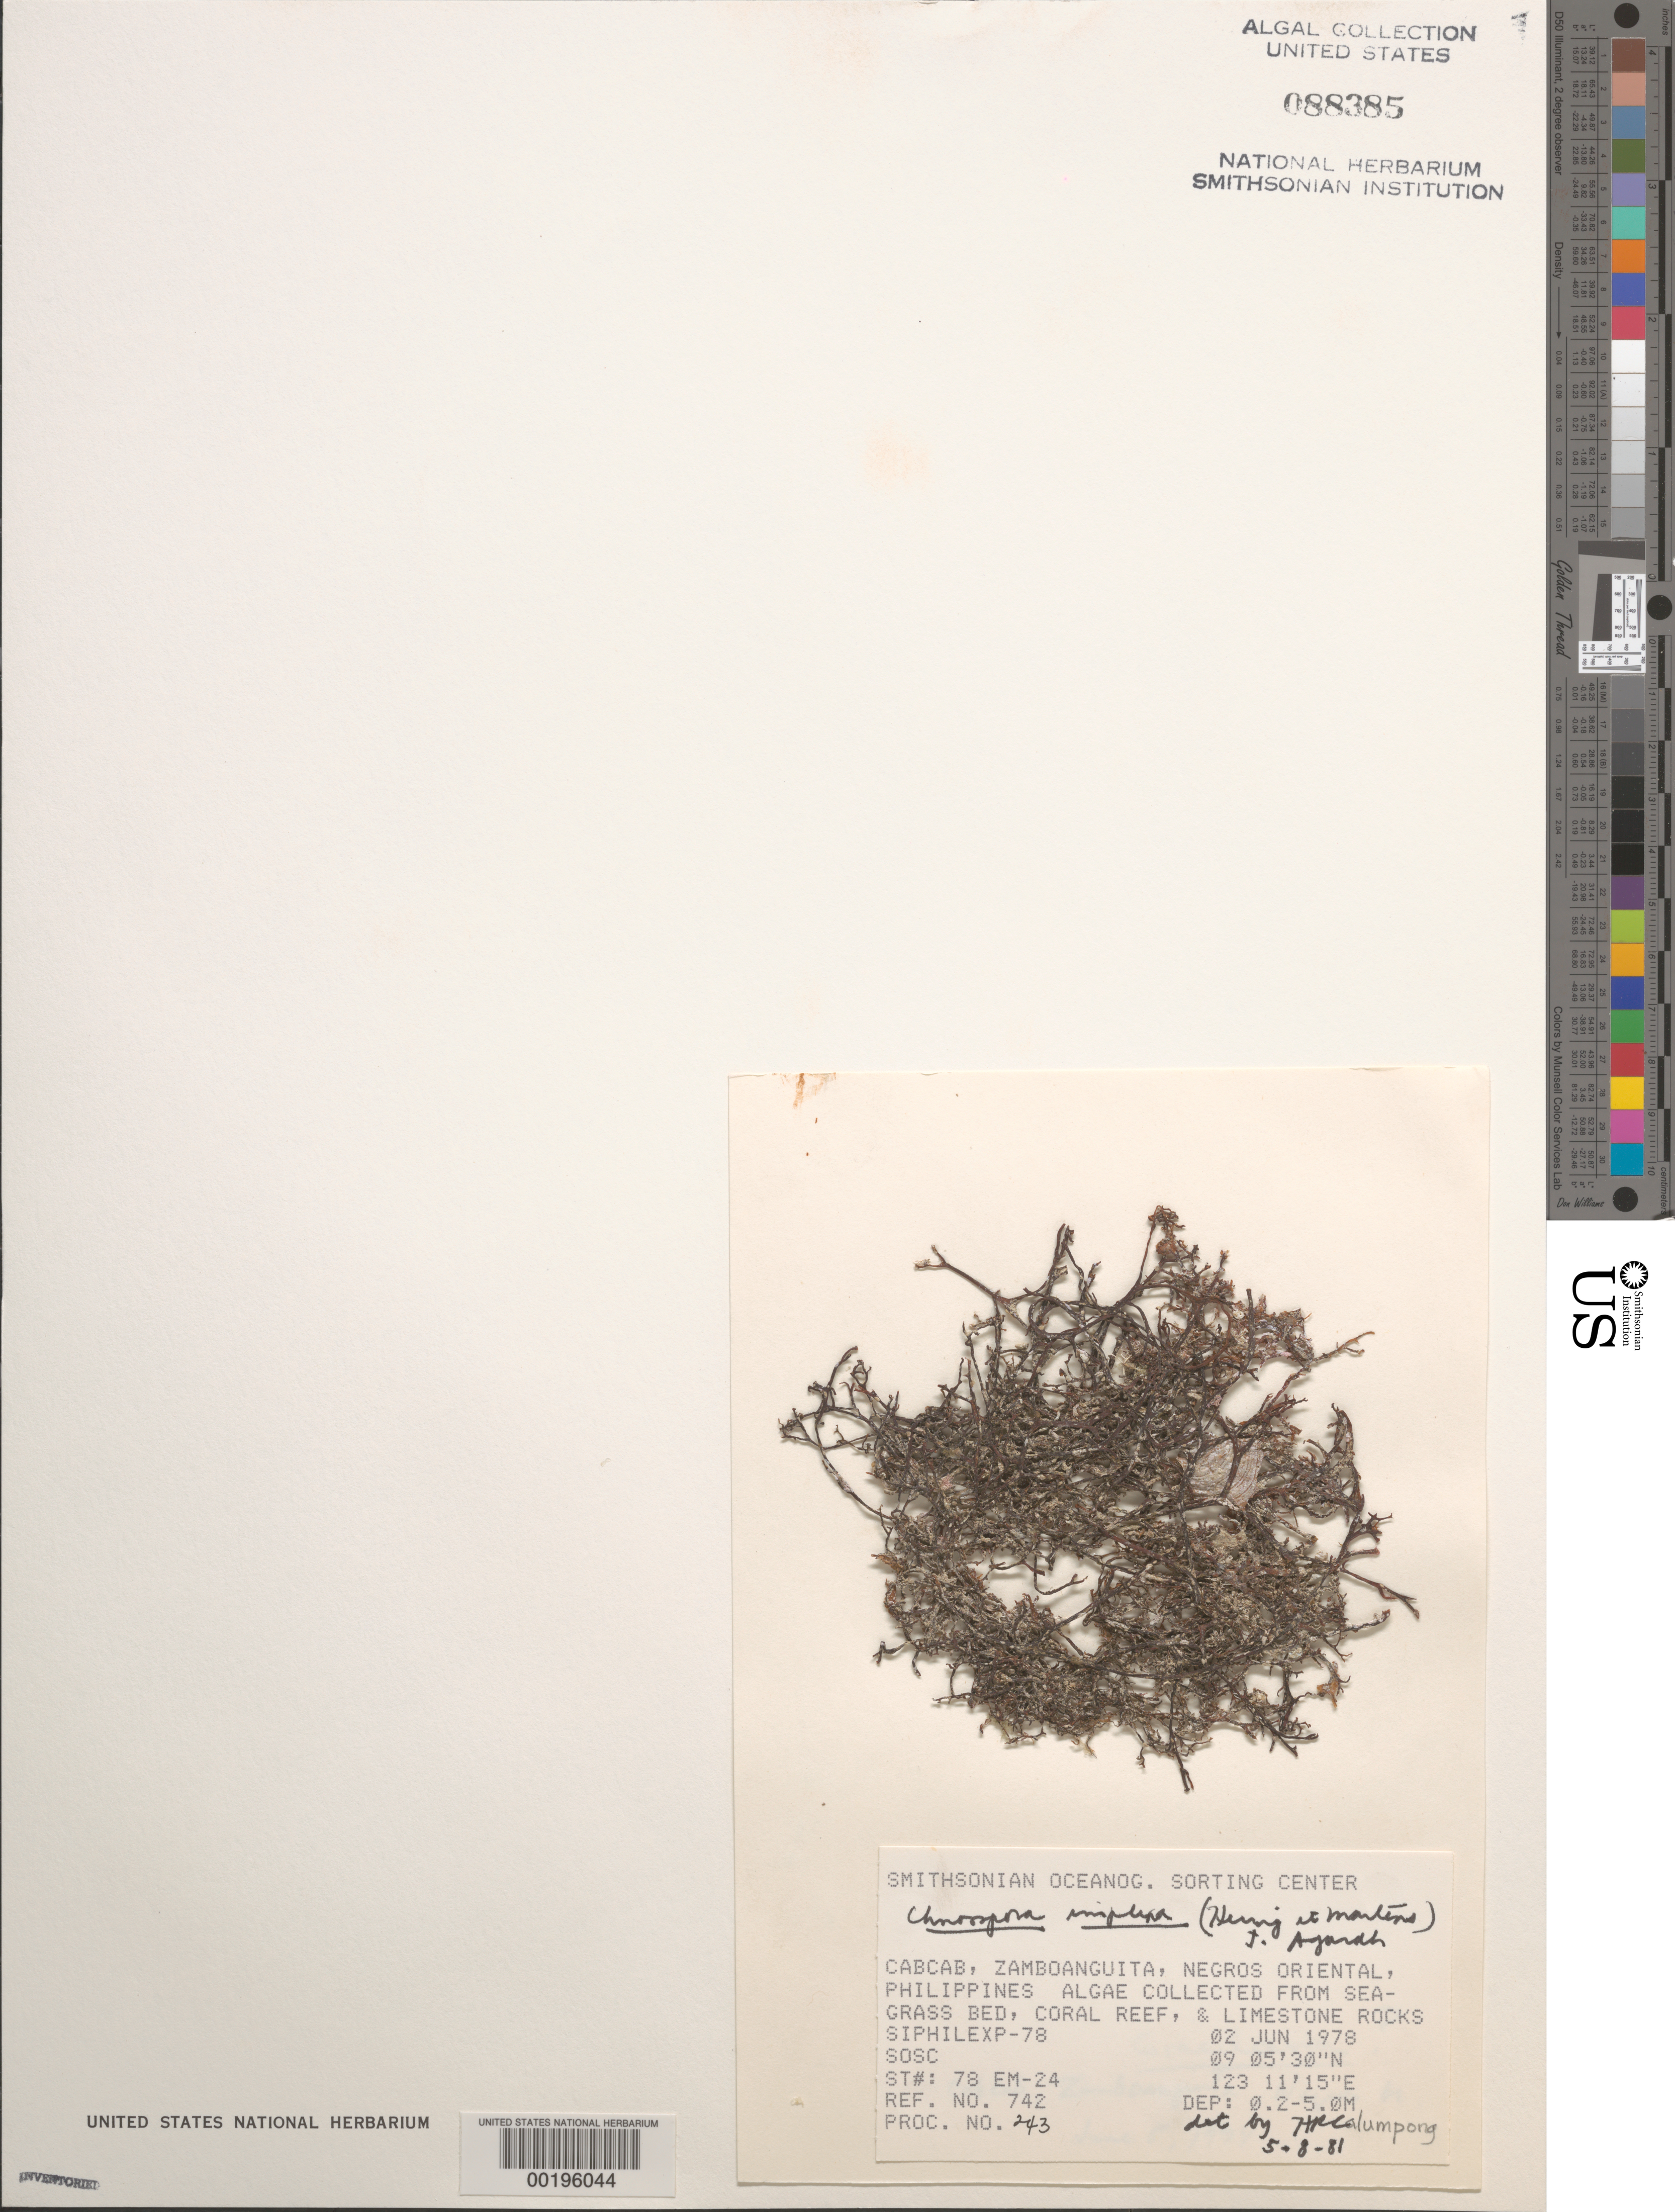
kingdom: Chromista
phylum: Ochrophyta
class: Phaeophyceae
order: Scytosiphonales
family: Scytosiphonaceae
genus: Pseudochnoospora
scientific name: Pseudochnoospora implexa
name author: (J. Agardh) Santiañez et al.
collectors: SOSC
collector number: Station 78 Em-24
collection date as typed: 02 Jun 1978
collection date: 1978-06-02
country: Philippines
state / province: Central Visayas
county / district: Negros Oriental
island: Negros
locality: Cabcab, Zamboanguita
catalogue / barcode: US 88385